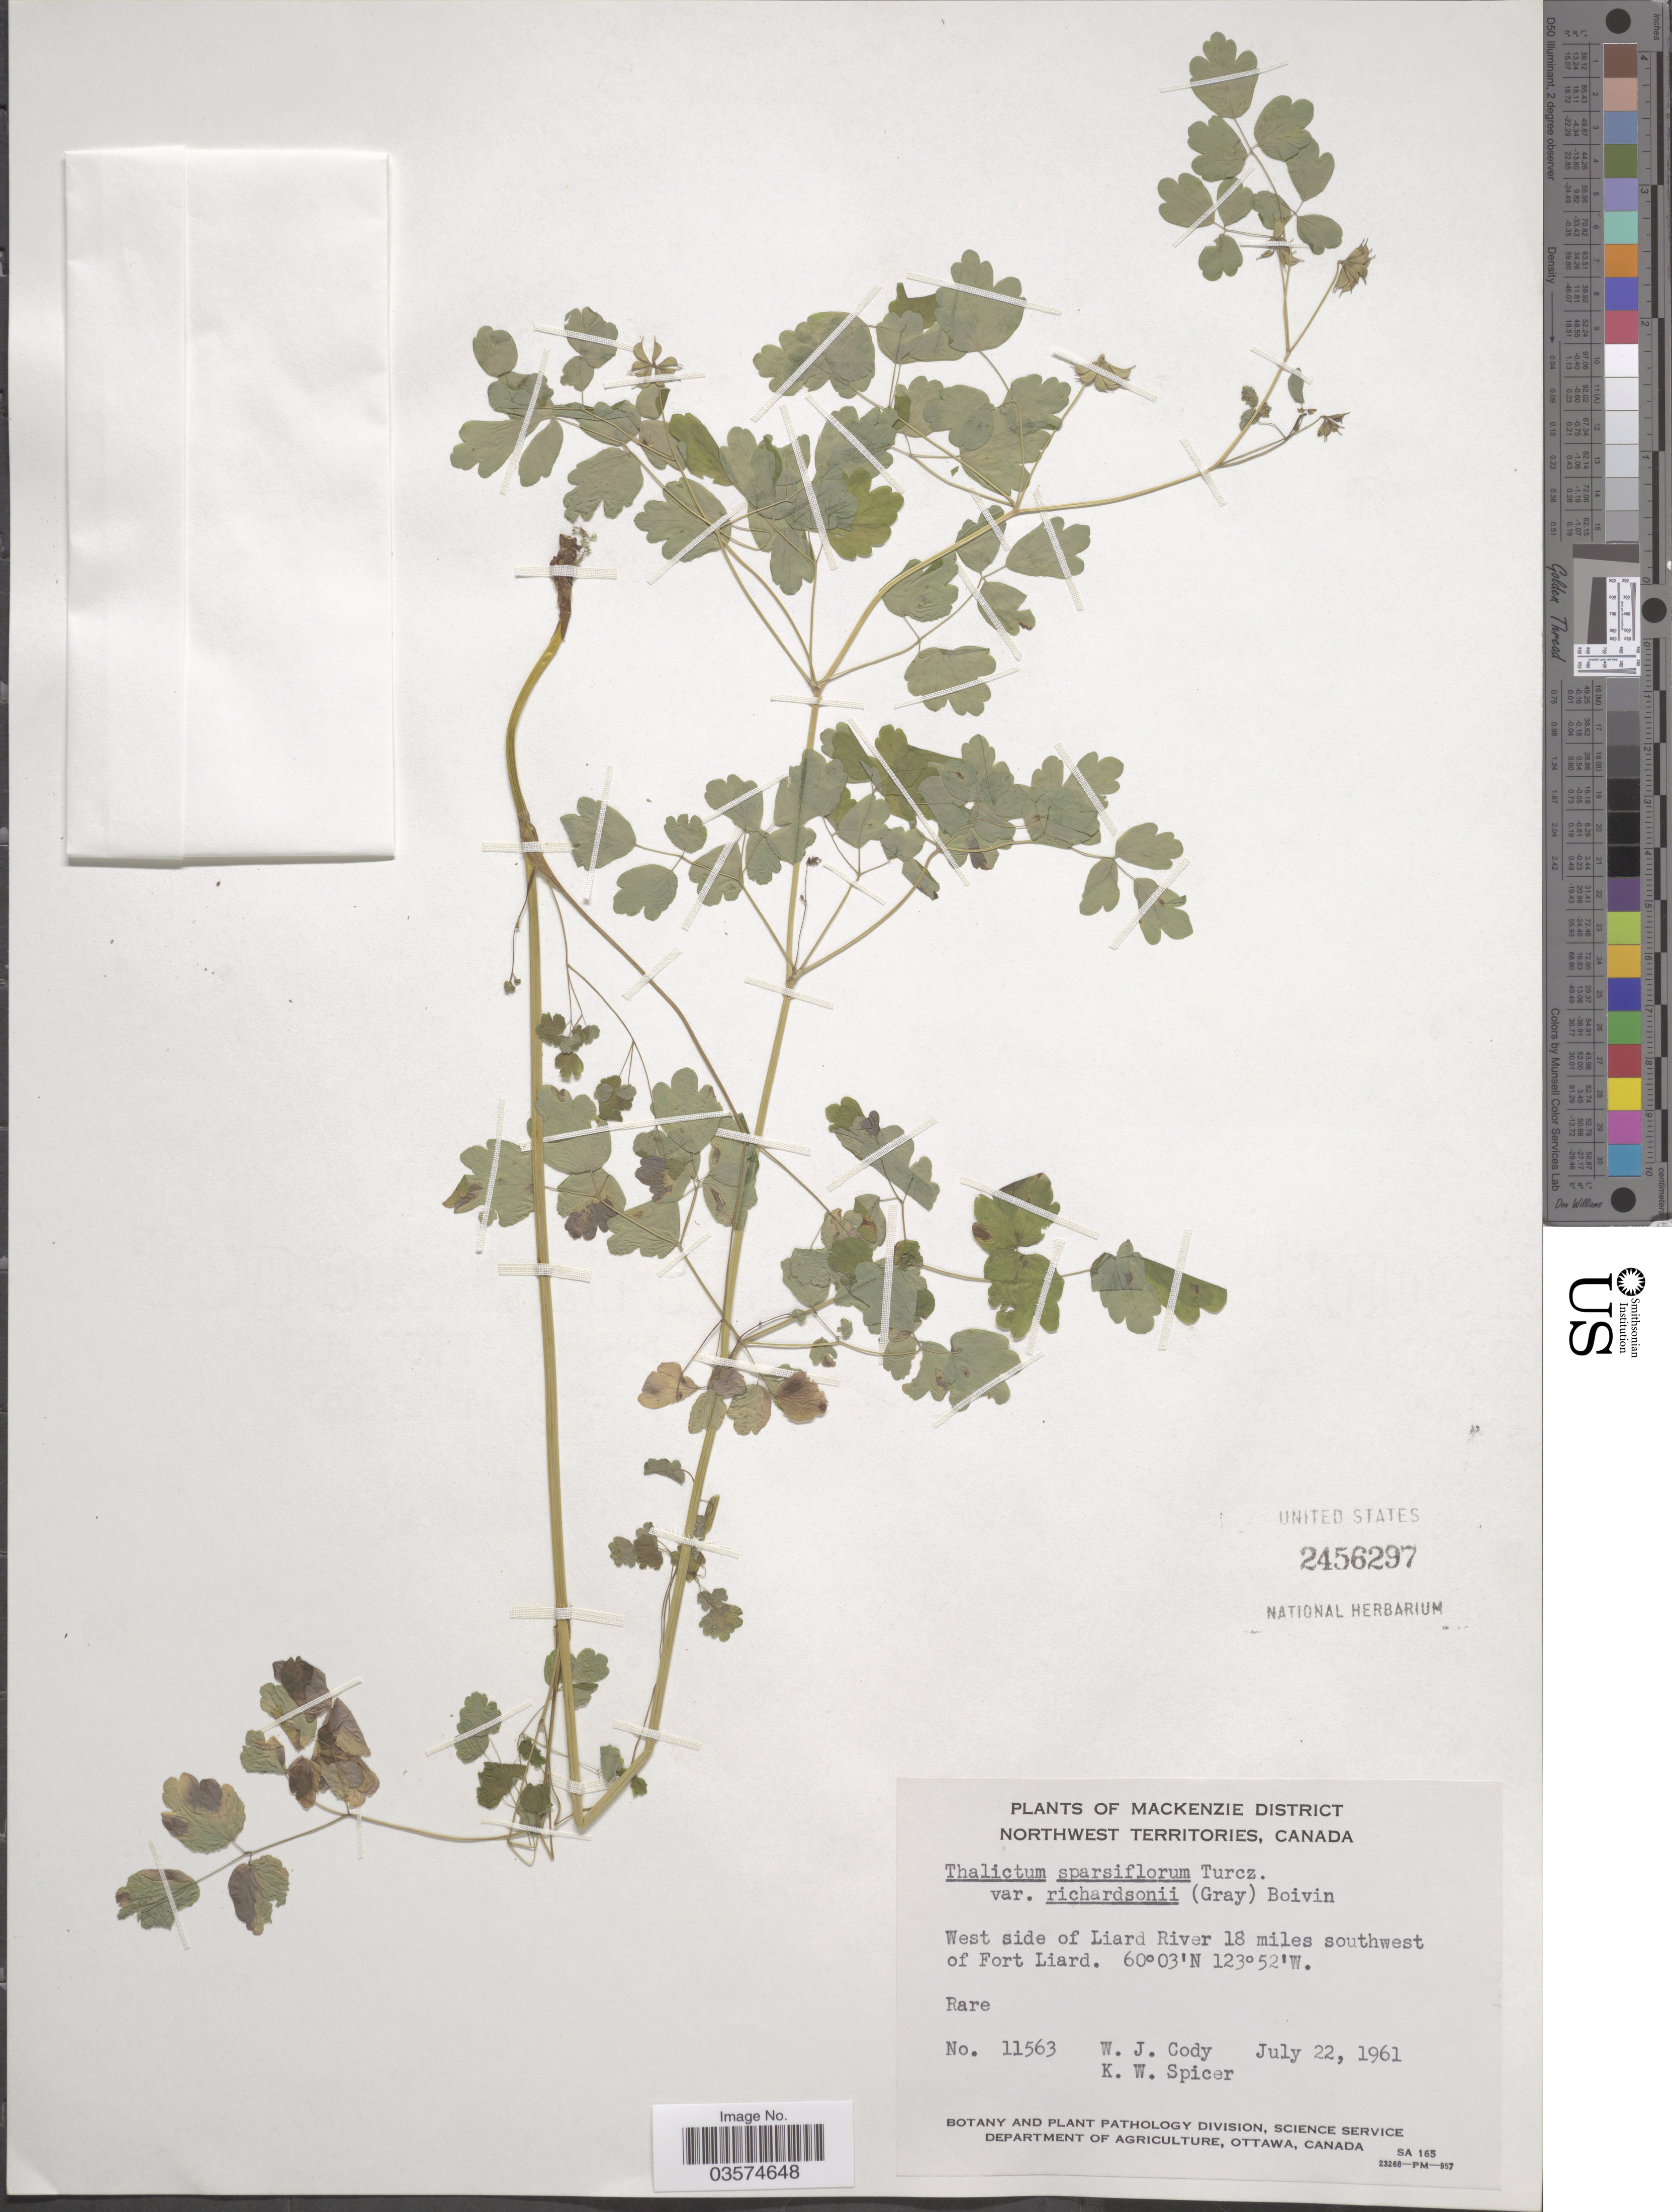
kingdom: Plantae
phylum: Tracheophyta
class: Magnoliopsida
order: Ranunculales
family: Ranunculaceae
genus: Thalictrum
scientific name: Thalictrum sparsiflorum var. saximontanum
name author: B. Boivin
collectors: W. Cody & K. Spicer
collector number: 11563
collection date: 1961-07-22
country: Canada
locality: West side of Liard River 18 miles southwest of Fort Liard.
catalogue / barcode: US 2456297